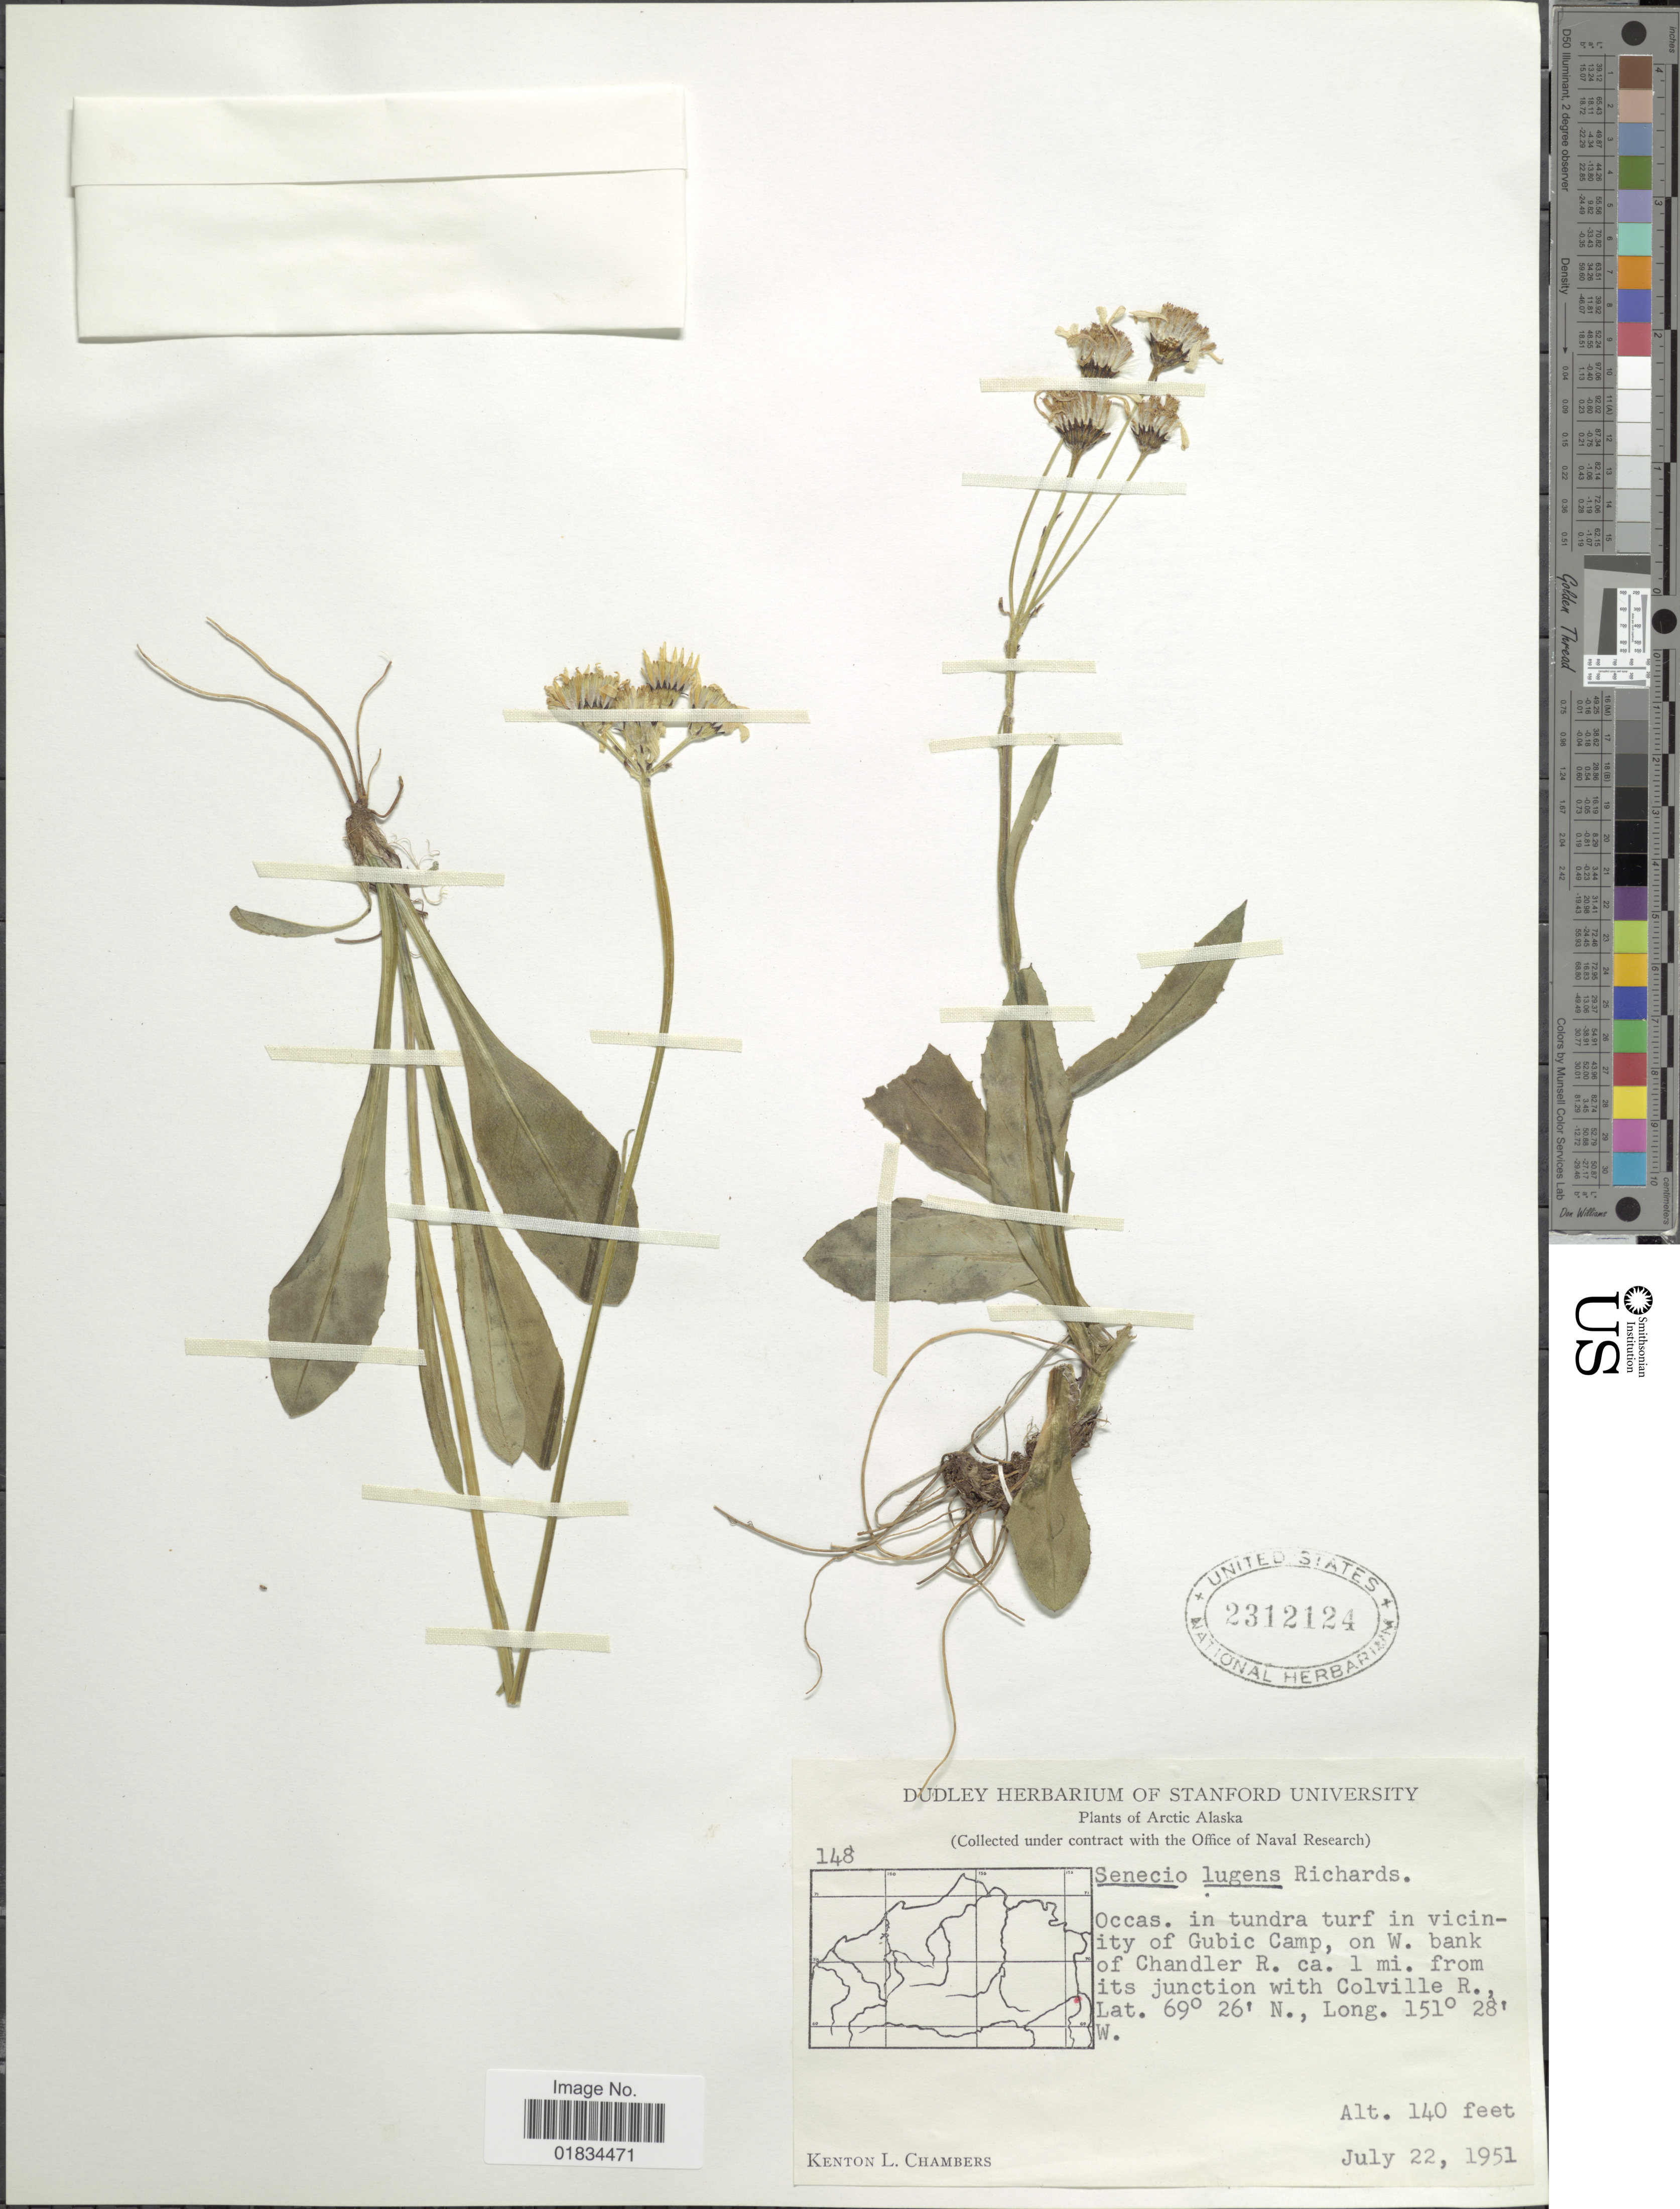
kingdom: Plantae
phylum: Tracheophyta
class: Magnoliopsida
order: Asterales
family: Asteraceae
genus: Senecio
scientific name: Senecio lugens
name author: Richardson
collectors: K. L. Chambers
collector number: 148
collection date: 1951-07-22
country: United States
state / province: Alaska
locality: Arctic Alaska, In vicinity of Gubic Camp, on W. bank of Chandler R. ca. 1 mi. from its junction with Colville R.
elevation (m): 43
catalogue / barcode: US 2312124